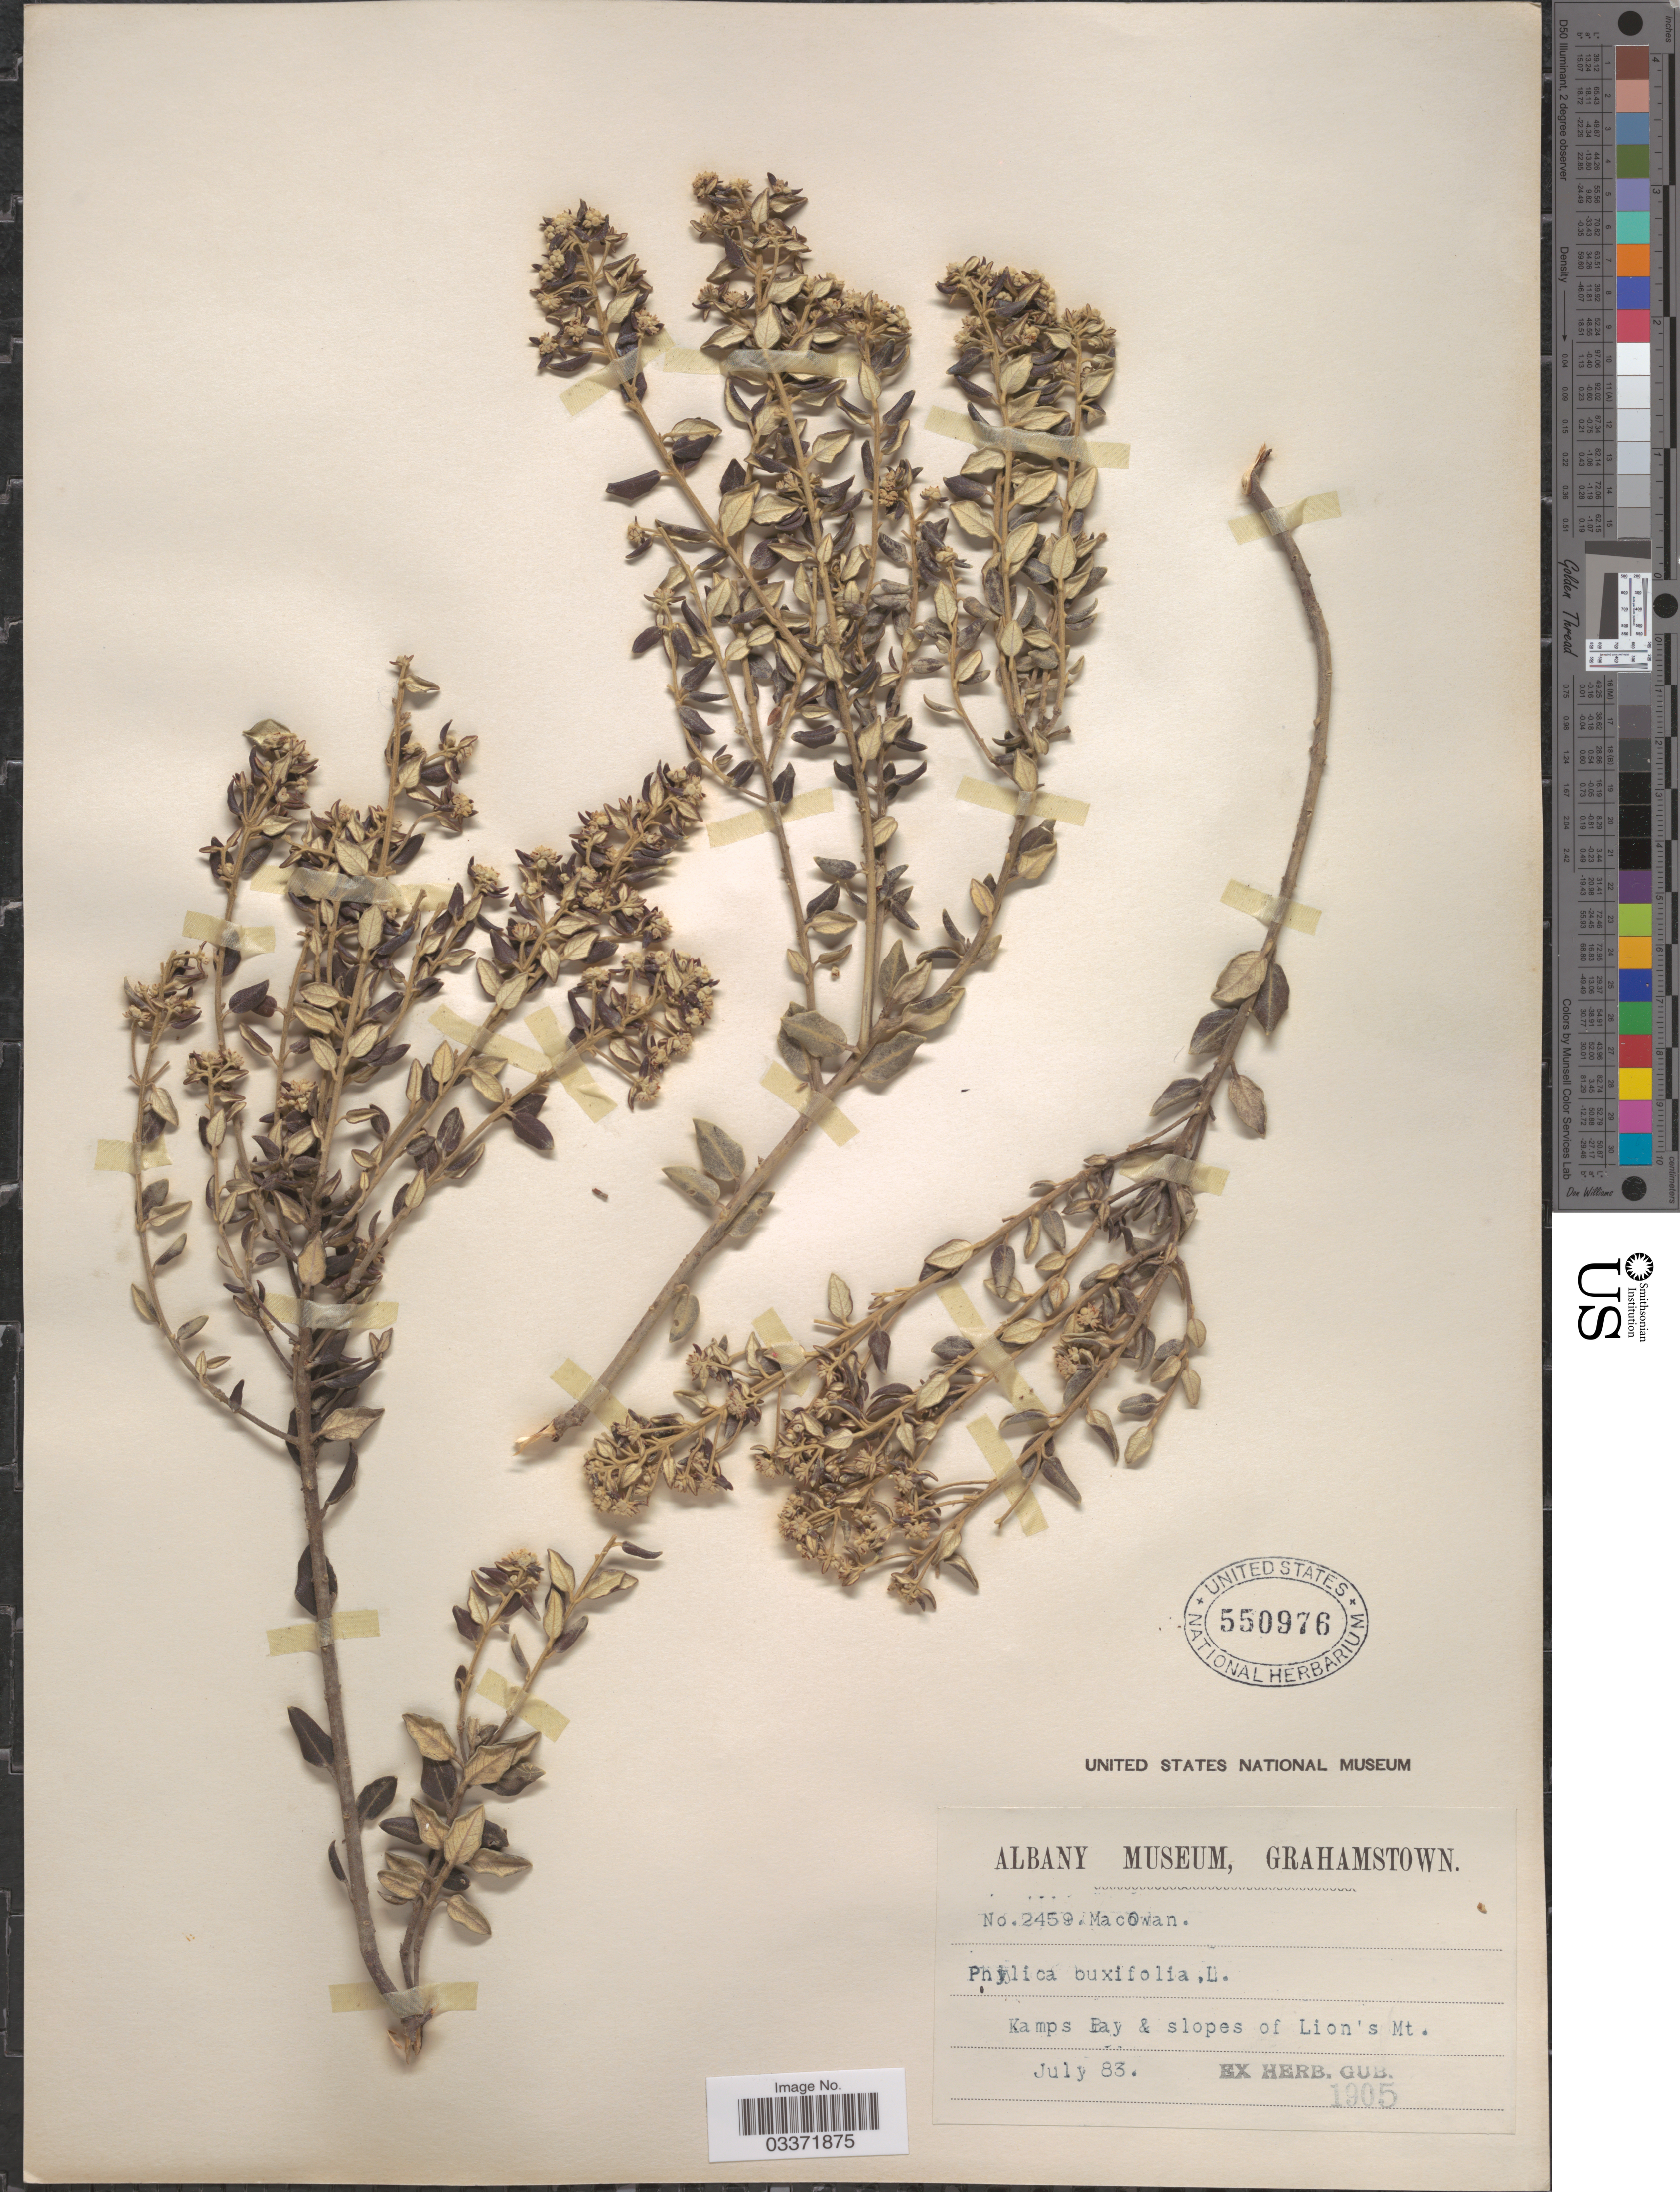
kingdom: Plantae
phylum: Tracheophyta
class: Magnoliopsida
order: Rosales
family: Rhamnaceae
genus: Phylica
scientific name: Phylica buxifolia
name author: L.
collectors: MacOwan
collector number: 2459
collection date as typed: Transcribed d/m/y: /7/83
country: South Africa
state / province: Western Cape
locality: Kamps Bay & slopes of Lion's Mt.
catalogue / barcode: US 550976